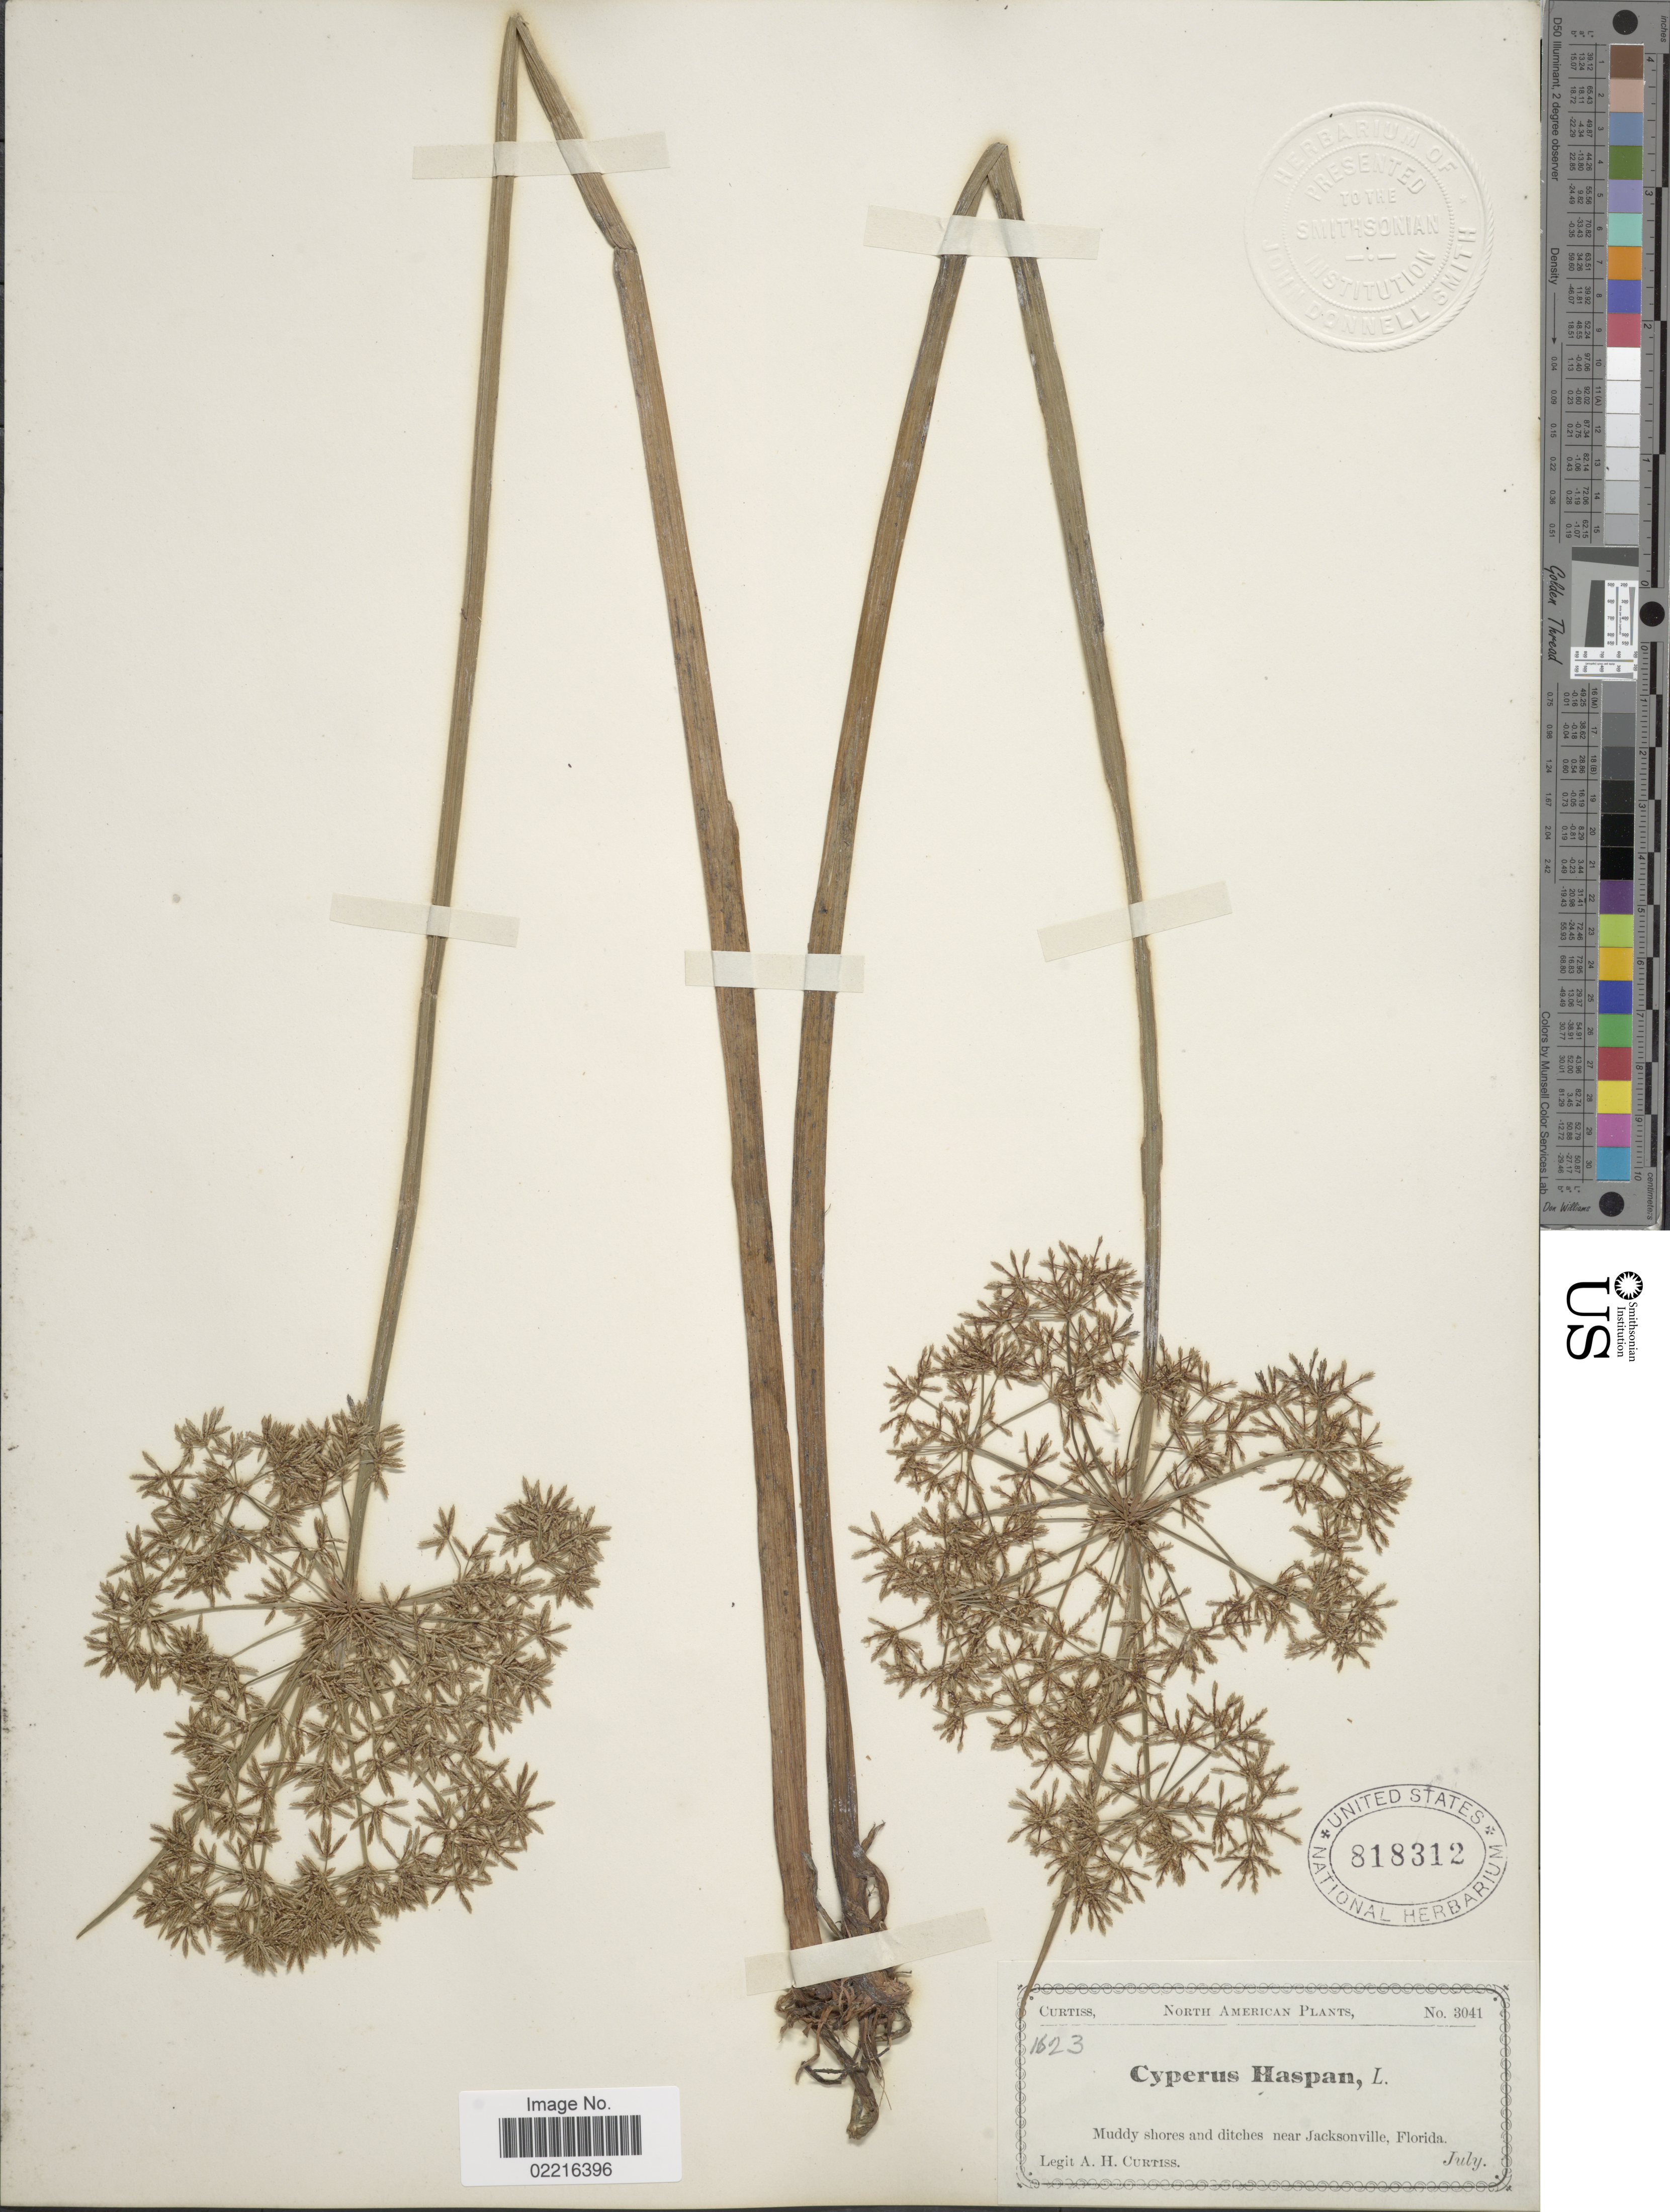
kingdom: Plantae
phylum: Tracheophyta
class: Liliopsida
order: Poales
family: Cyperaceae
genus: Cyperus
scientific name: Cyperus haspan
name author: L.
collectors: A. H. Curtiss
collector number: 3041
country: United States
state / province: Florida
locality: Near Jacksonville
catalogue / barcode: US 818312